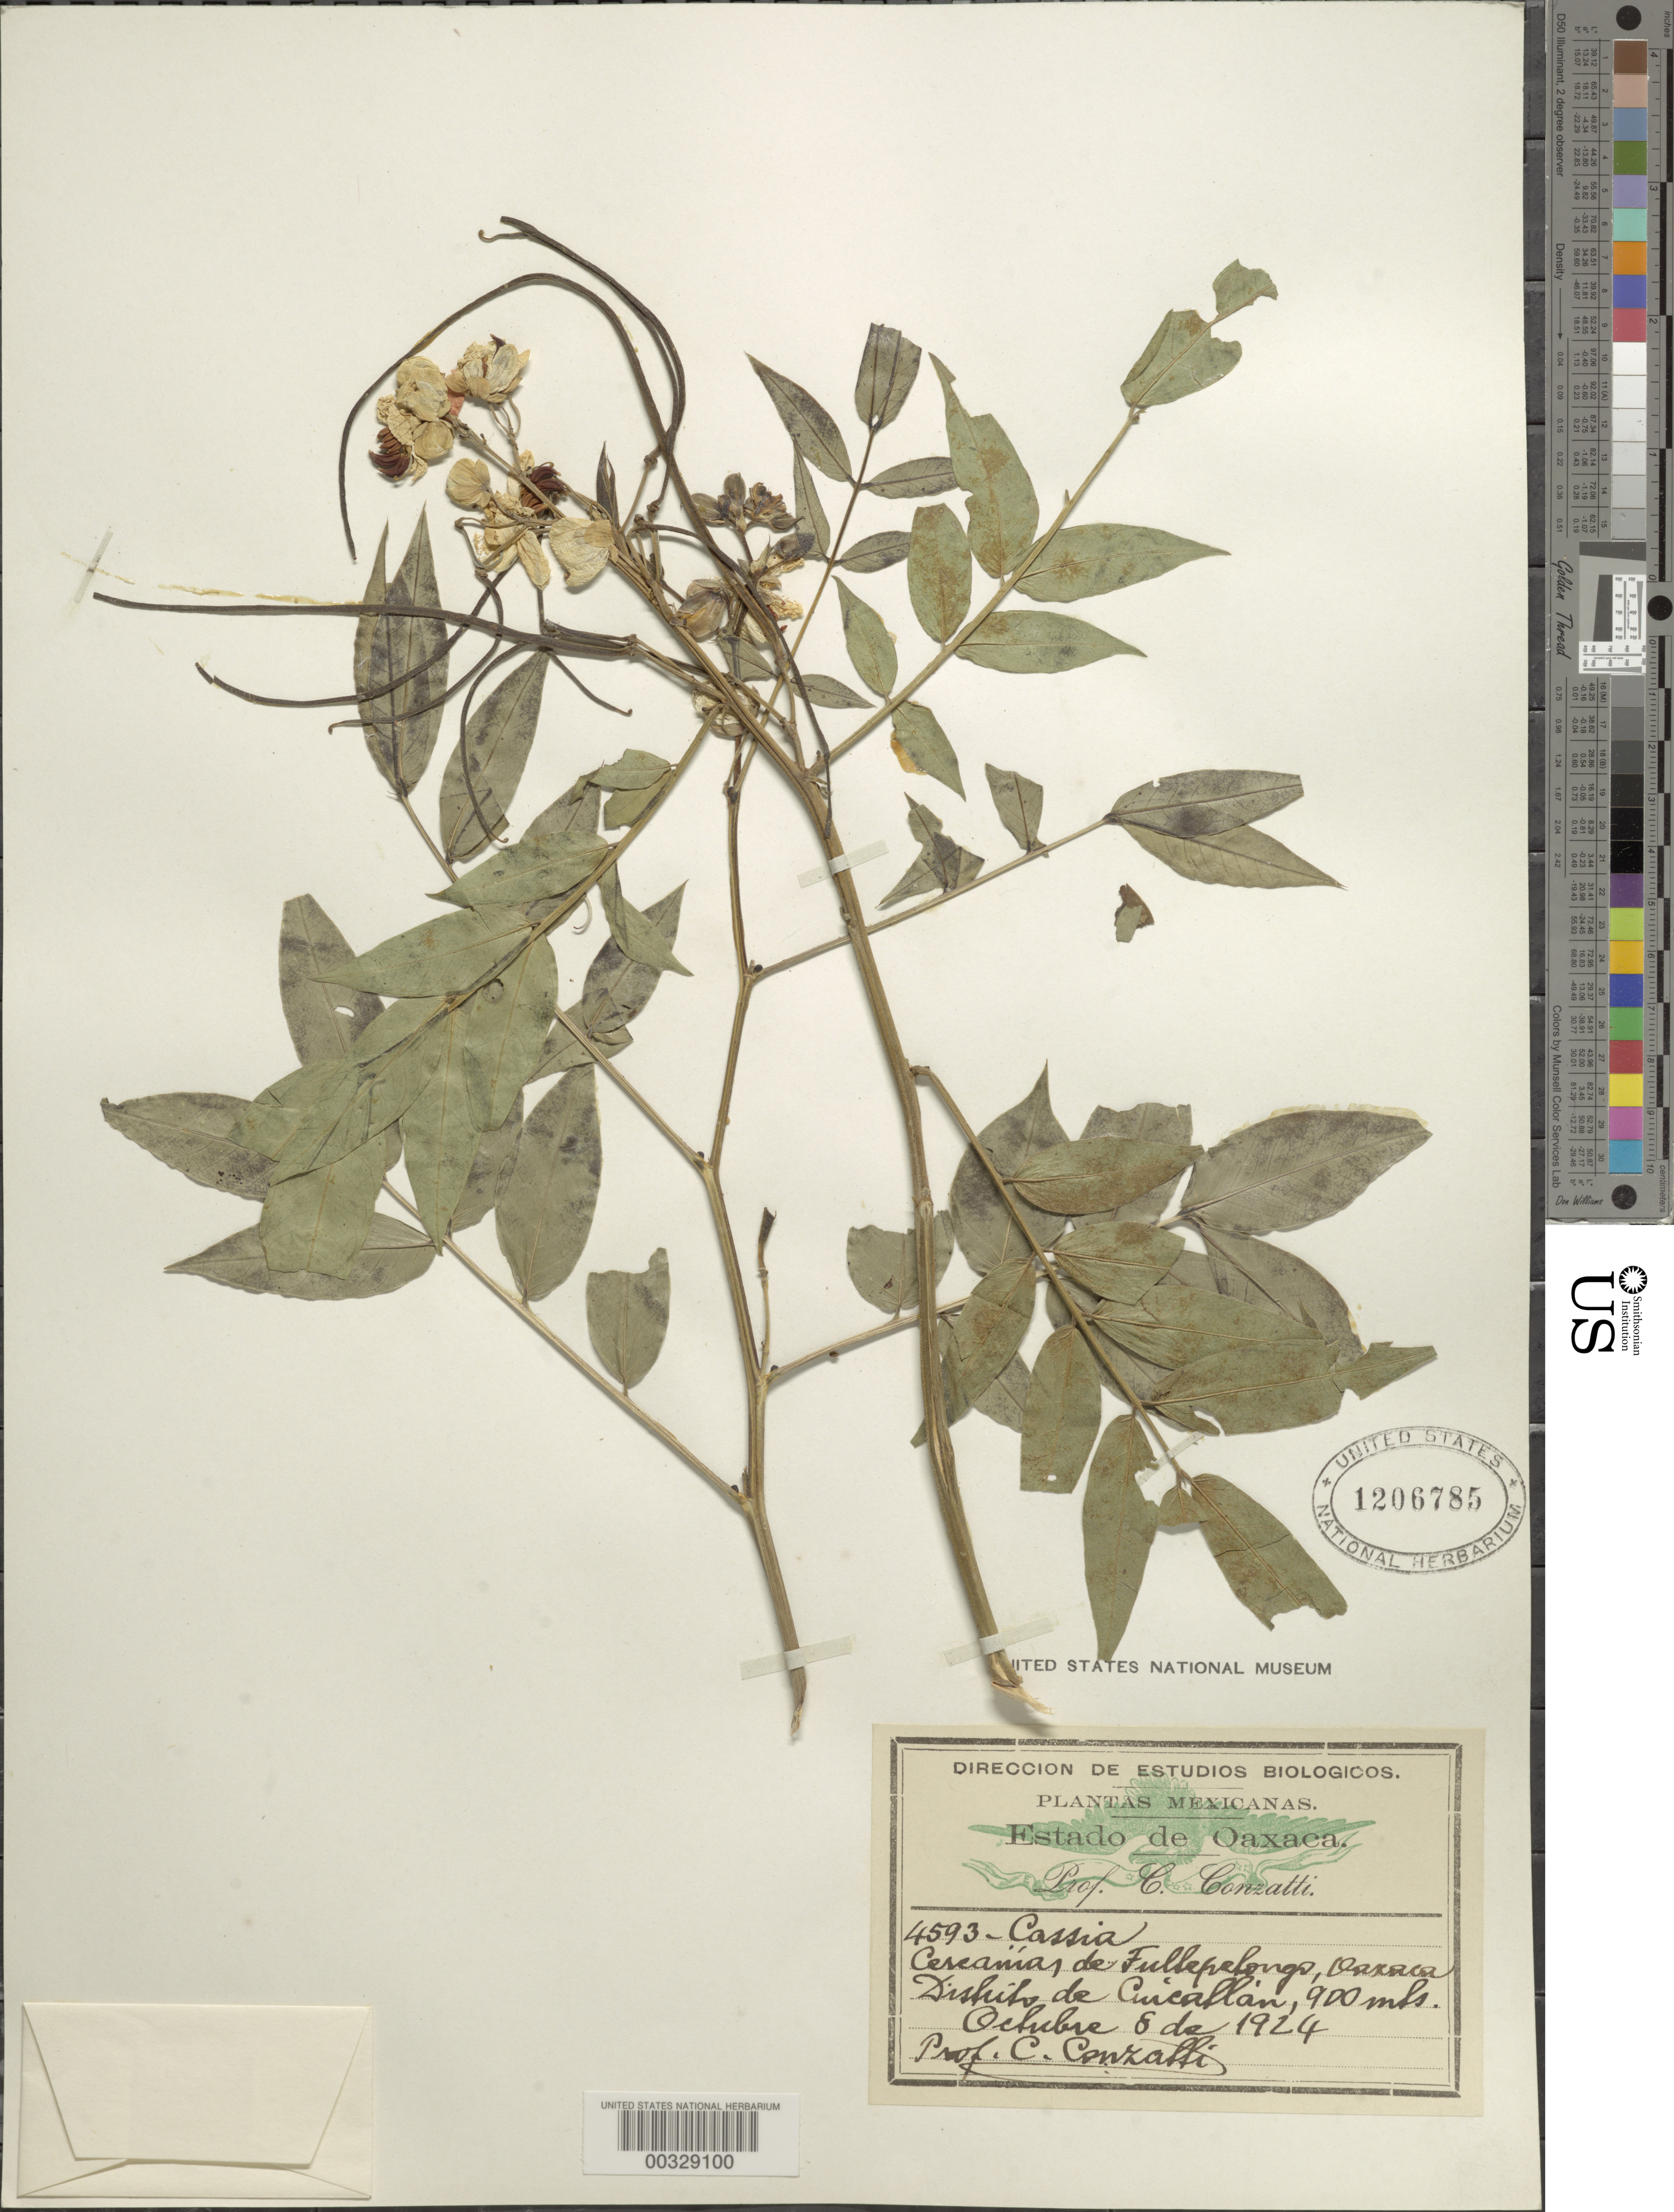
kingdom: Plantae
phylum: Tracheophyta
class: Magnoliopsida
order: Fabales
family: Fabaceae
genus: Senna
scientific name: Senna occidentalis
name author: (L.) Link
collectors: C. Conzatti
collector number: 4593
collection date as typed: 08 Oct 1924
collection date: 1924-10-08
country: Mexico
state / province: Oaxaca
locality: Cuicatlan Mun. (?), Cereanias de Fultepetongo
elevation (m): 900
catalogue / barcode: US 1206785